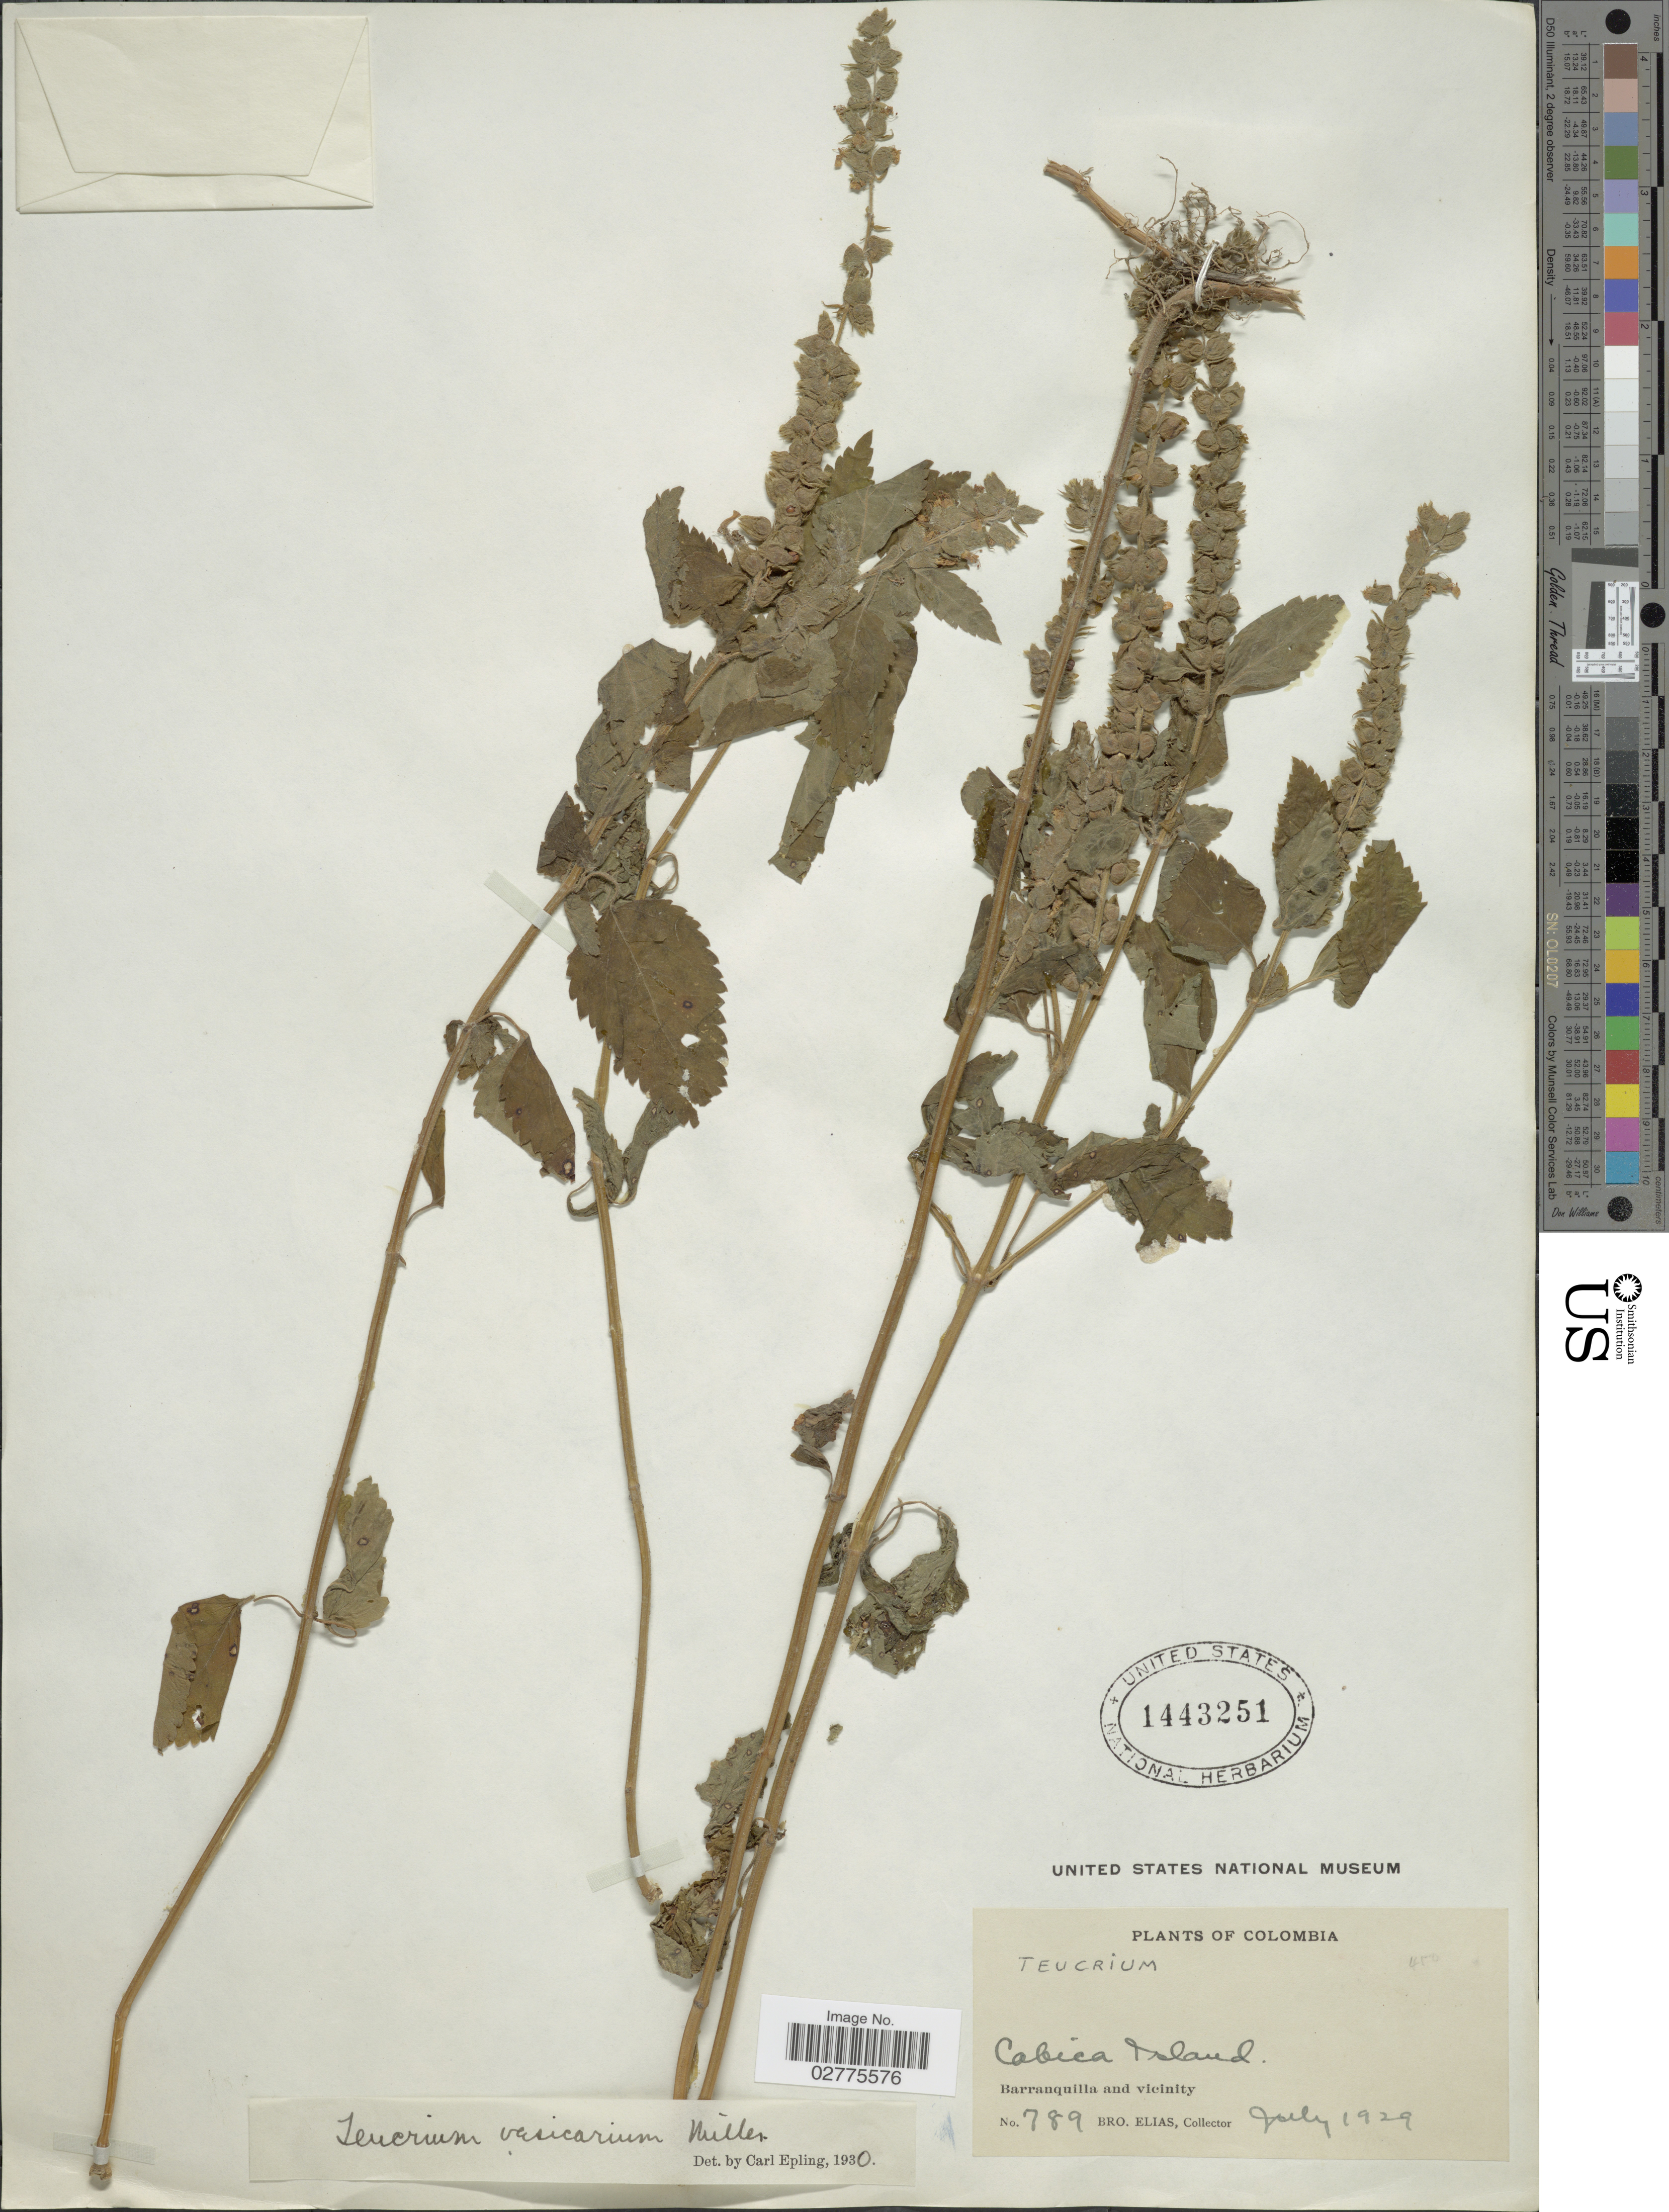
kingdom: Plantae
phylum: Tracheophyta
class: Magnoliopsida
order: Lamiales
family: Lamiaceae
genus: Teucrium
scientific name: Teucrium vesicarium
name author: Mill.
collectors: Bro. Elias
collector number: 789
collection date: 1929-07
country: Colombia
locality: Cabica Island, Barranquilla and vicinity.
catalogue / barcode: US 1443251